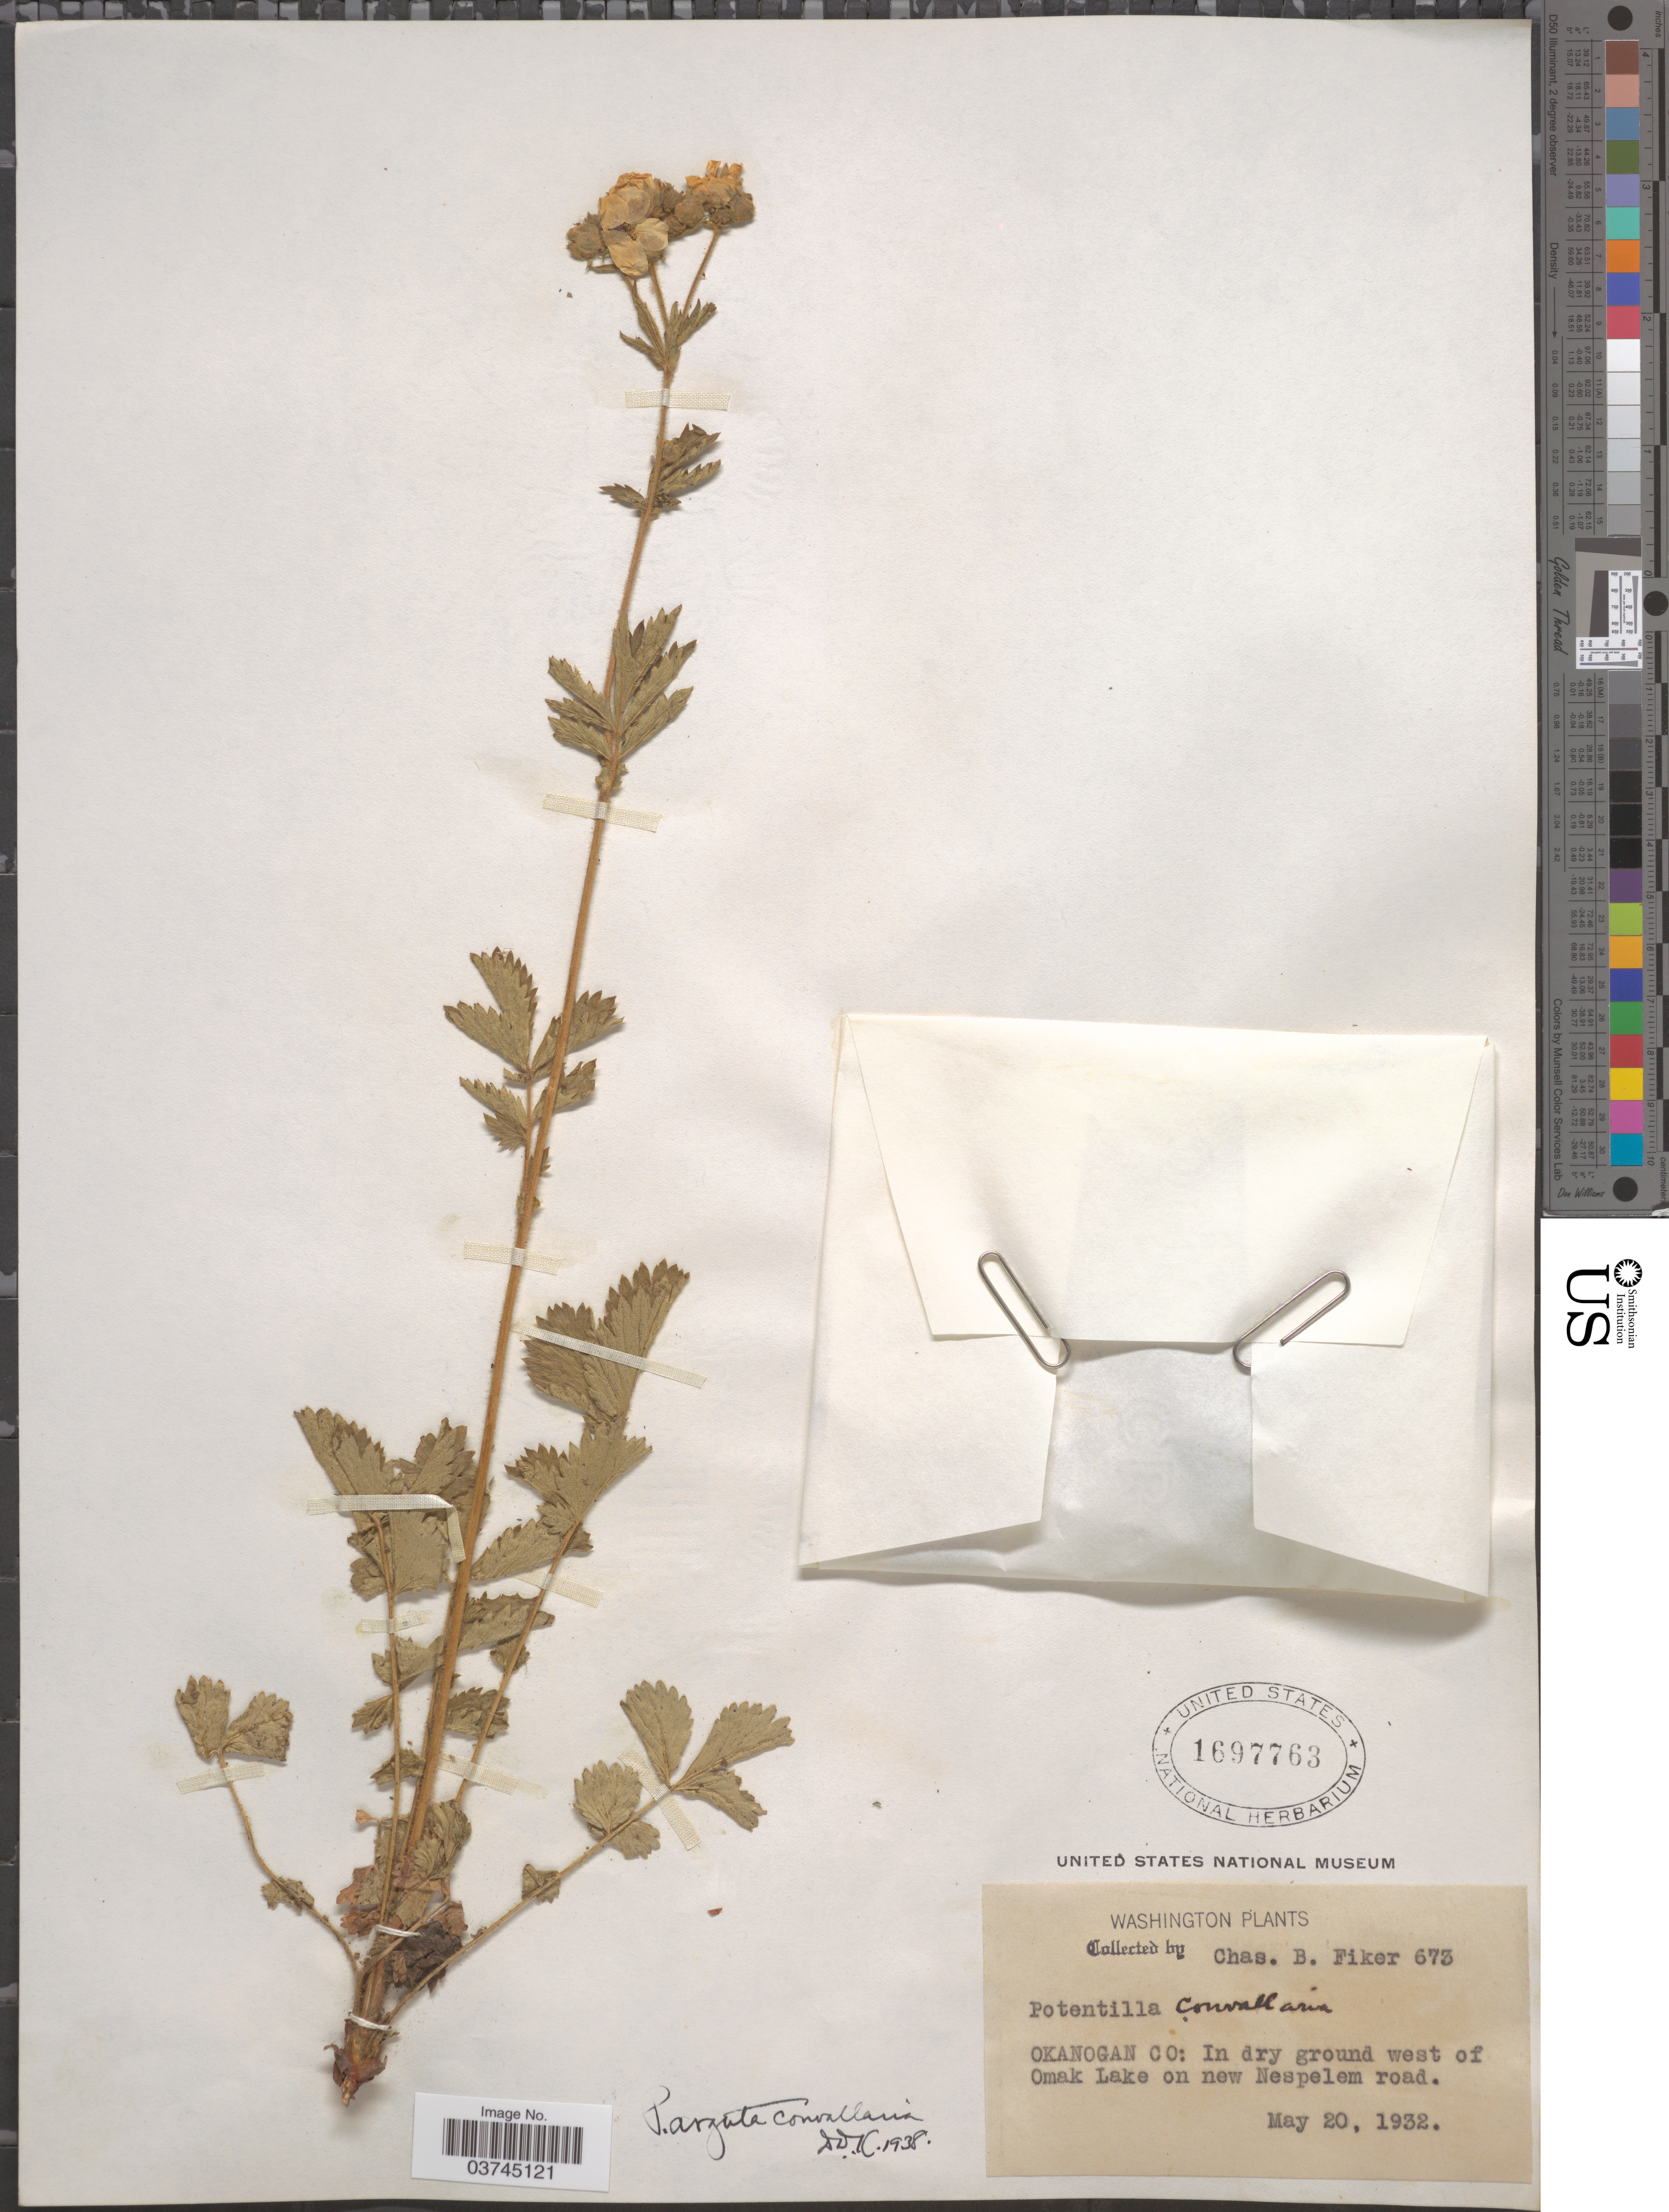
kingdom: Plantae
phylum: Tracheophyta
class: Magnoliopsida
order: Rosales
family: Rosaceae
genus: Drymocallis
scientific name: Drymocallis convallaria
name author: (Rydb.) Rydb.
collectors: C. Fiker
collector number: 673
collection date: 1932-05-20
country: United States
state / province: Washington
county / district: Okanogan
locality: Okanogan Co: In dry ground west of Omak Lake on new Nespelm road.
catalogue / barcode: US 1697763